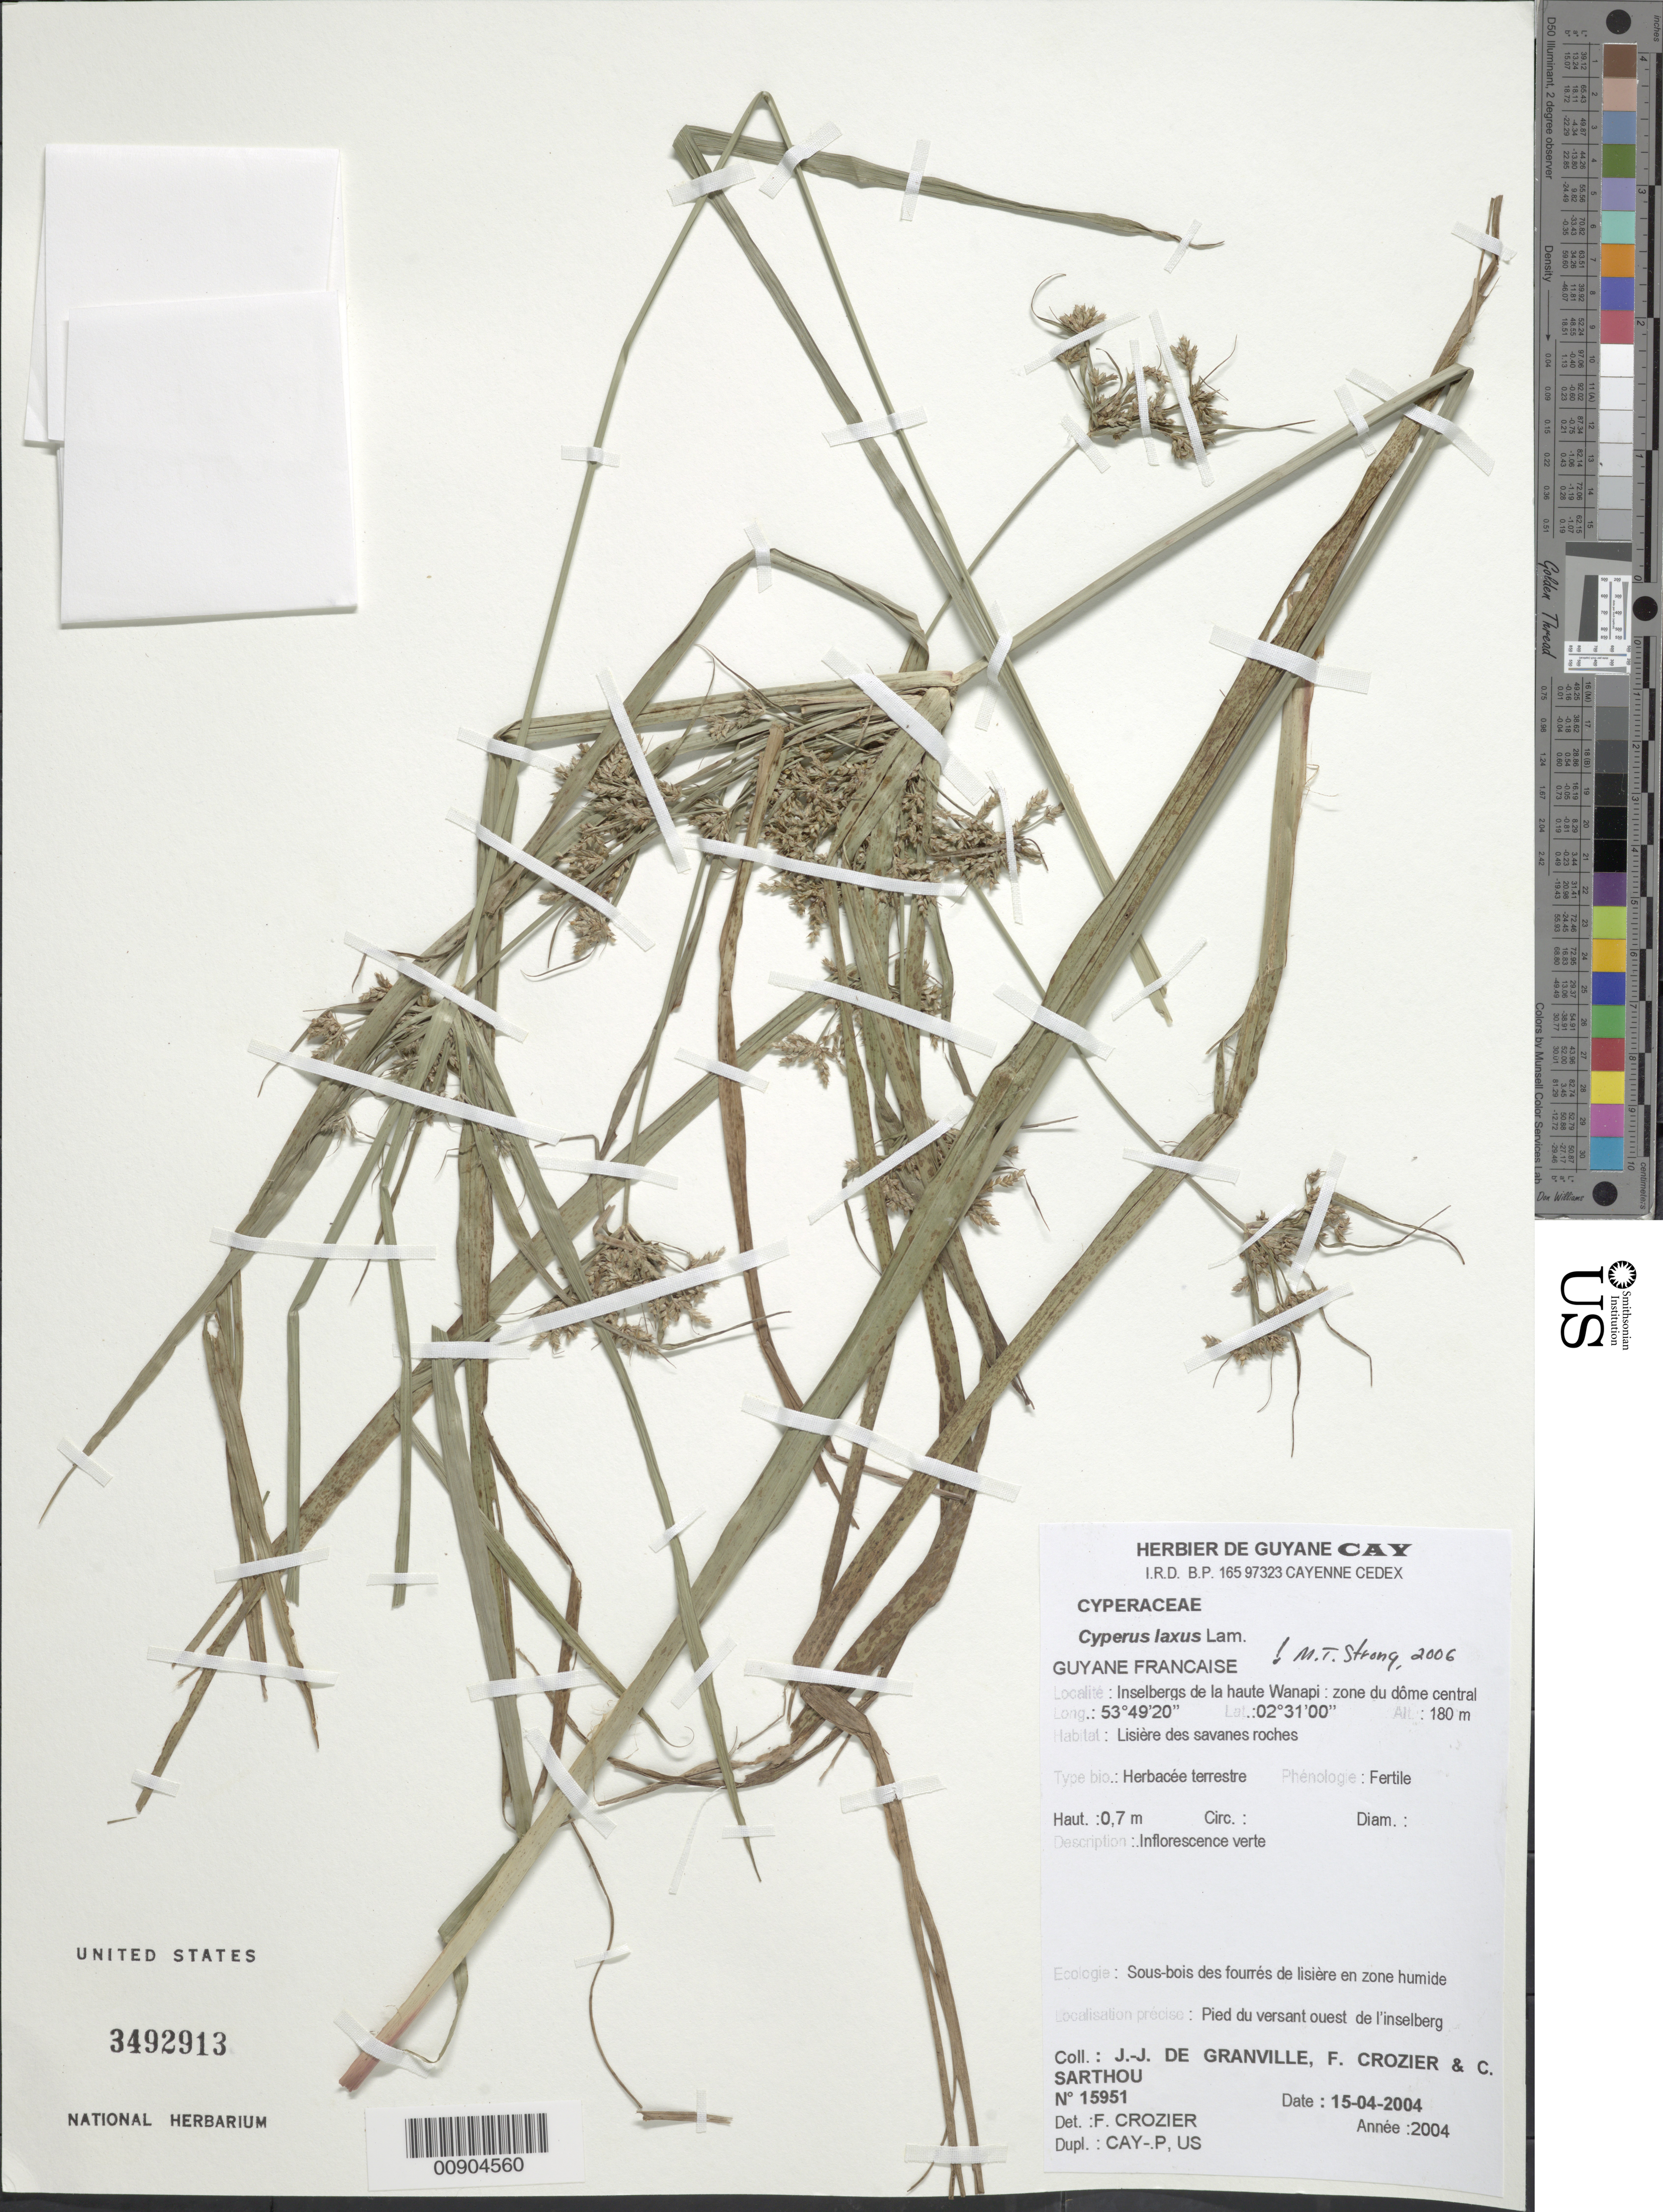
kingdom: Plantae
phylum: Tracheophyta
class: Liliopsida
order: Poales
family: Cyperaceae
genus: Cyperus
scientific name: Cyperus laxus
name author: Lam.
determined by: Crozier, F.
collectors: J.-J. de Granville, F. Crozier & C. Sarthou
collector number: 15951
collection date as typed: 15-Apr-04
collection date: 2004-04-15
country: French Guiana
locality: Inselbergs de la haute Wanapi, versant ouest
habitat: Lisière des savanes roches; sous bois des fourrés de lisière en zone humide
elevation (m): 180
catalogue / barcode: US 3492913